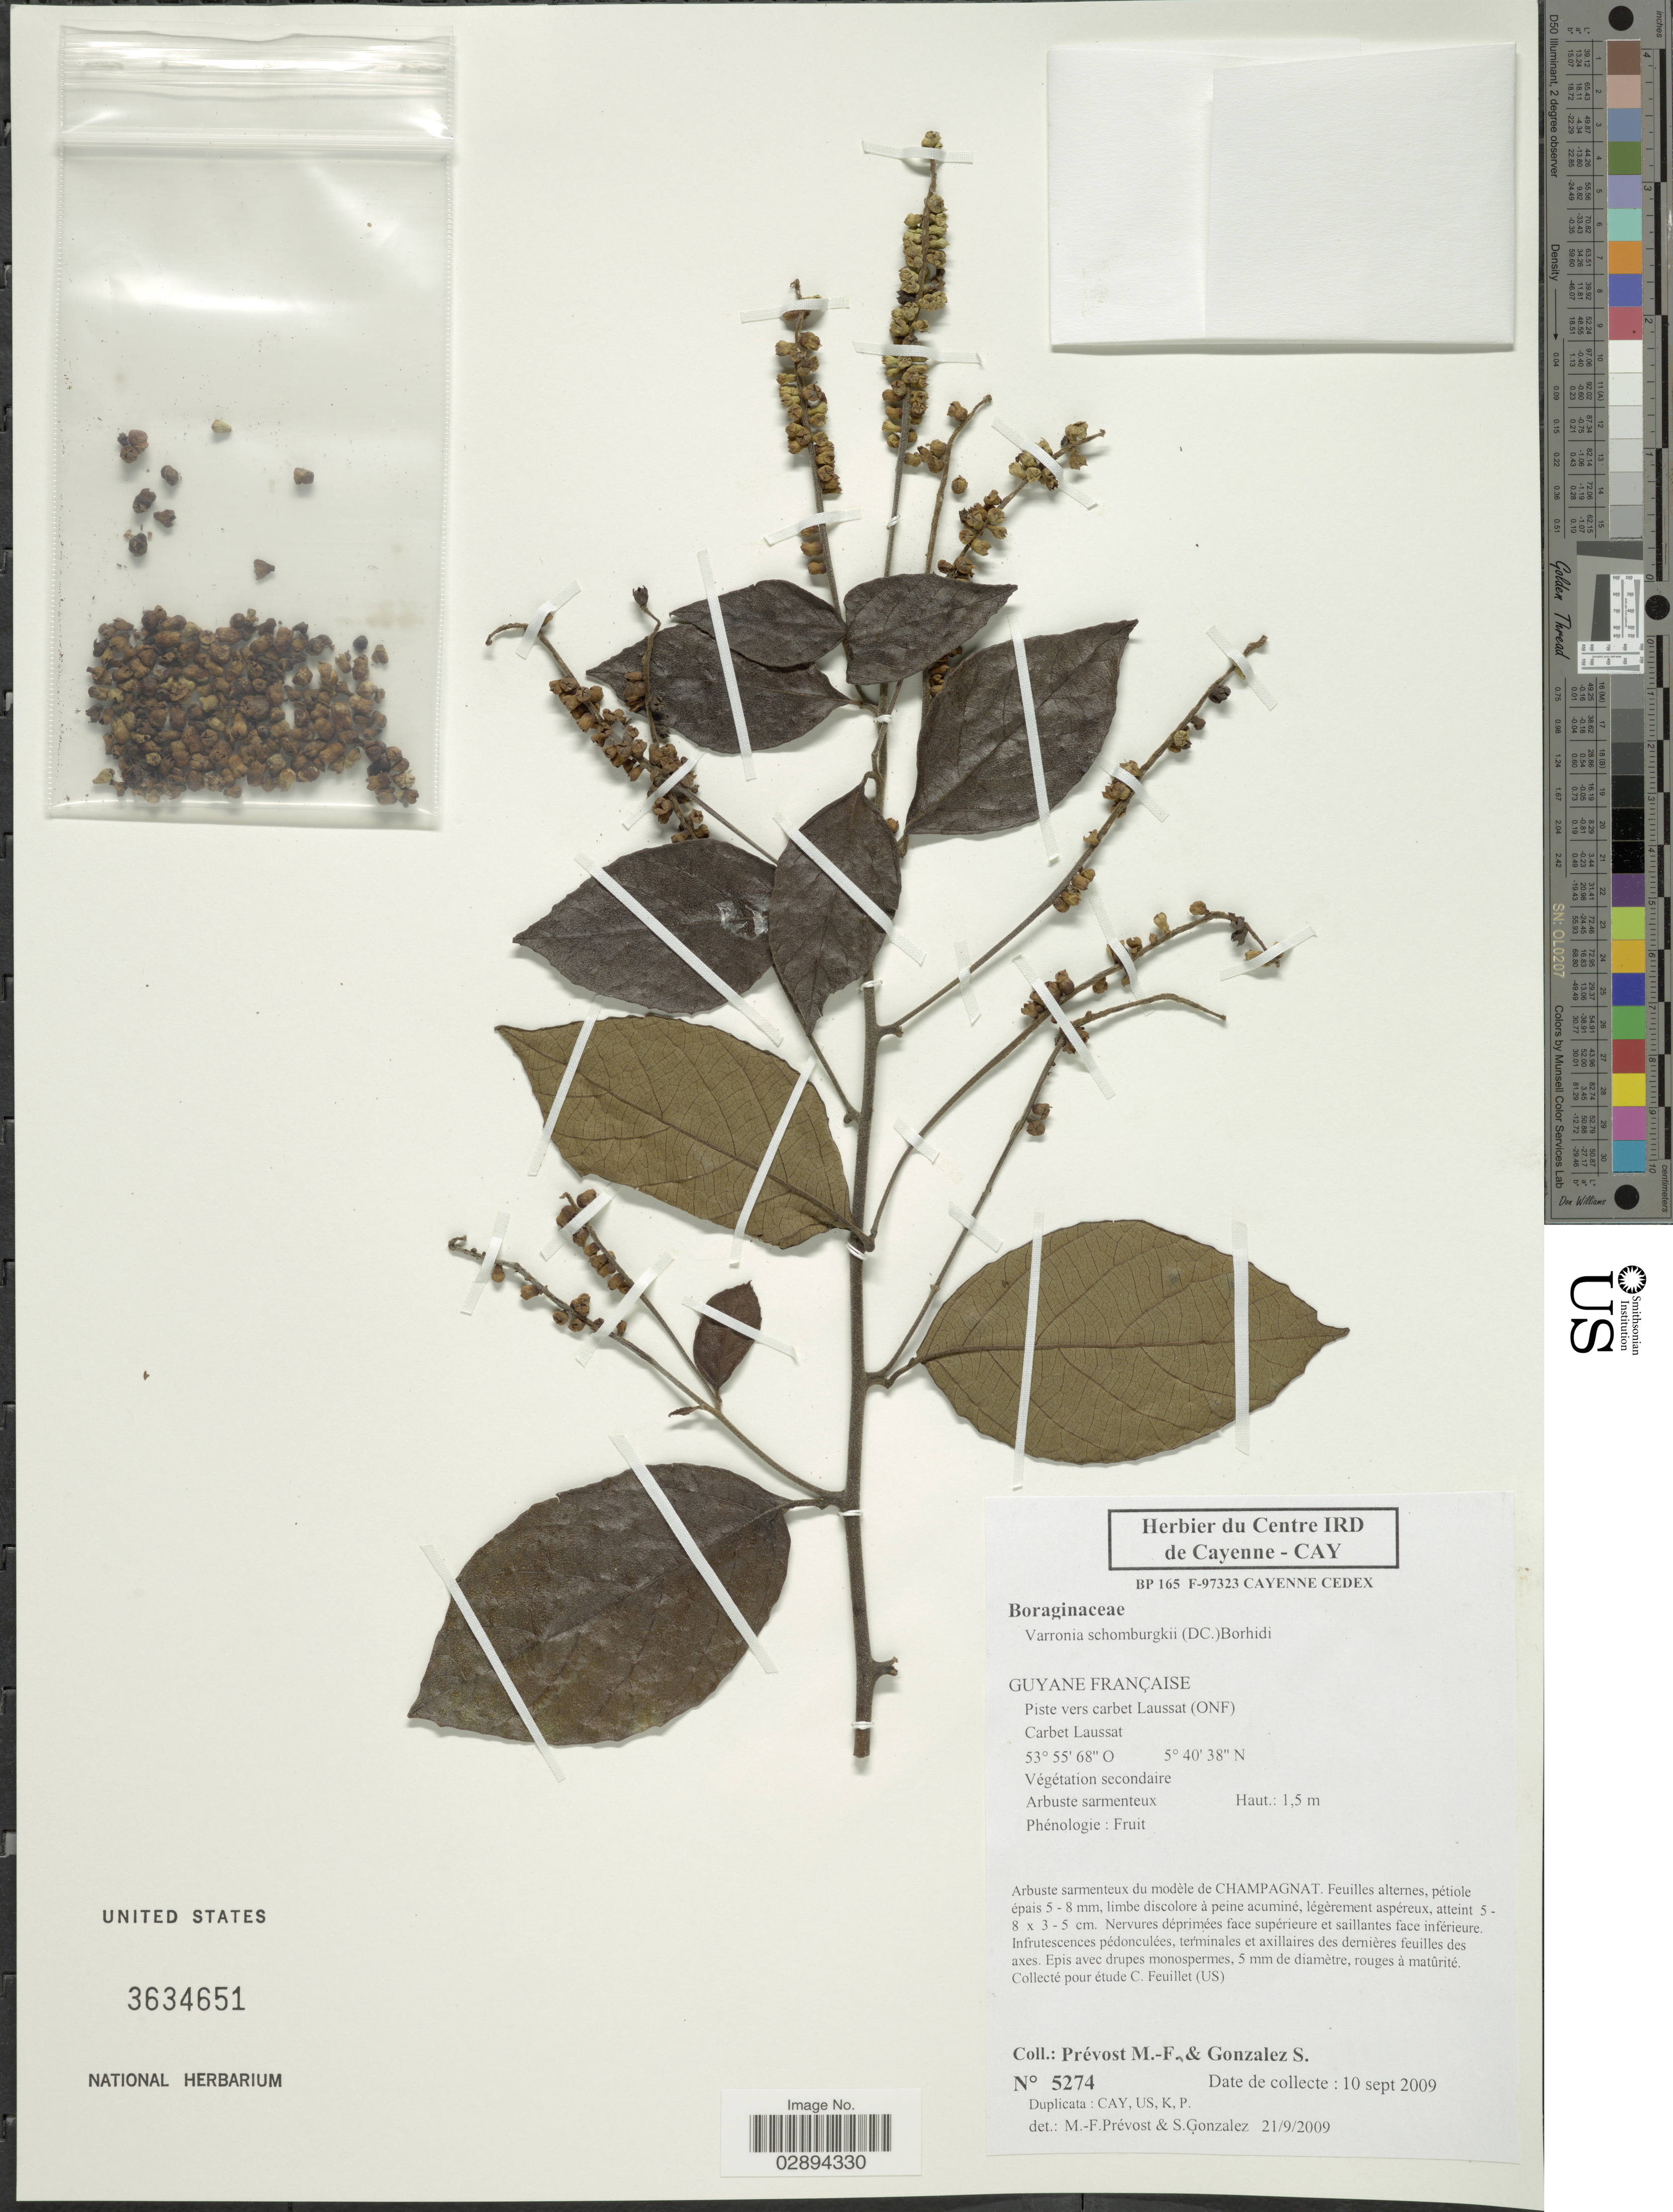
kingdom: Plantae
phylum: Tracheophyta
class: Magnoliopsida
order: Boraginales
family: Cordiaceae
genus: Varronia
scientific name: Varronia schomburgkii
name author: (DC.) Borhidi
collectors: M.-F. Prévost & S. Gonzalez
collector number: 5274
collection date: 2009-09-10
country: French Guiana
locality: Guyane Francaise, Piste vers carbet Laussat (ONF), Carbet Laussat.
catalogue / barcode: US 3634651